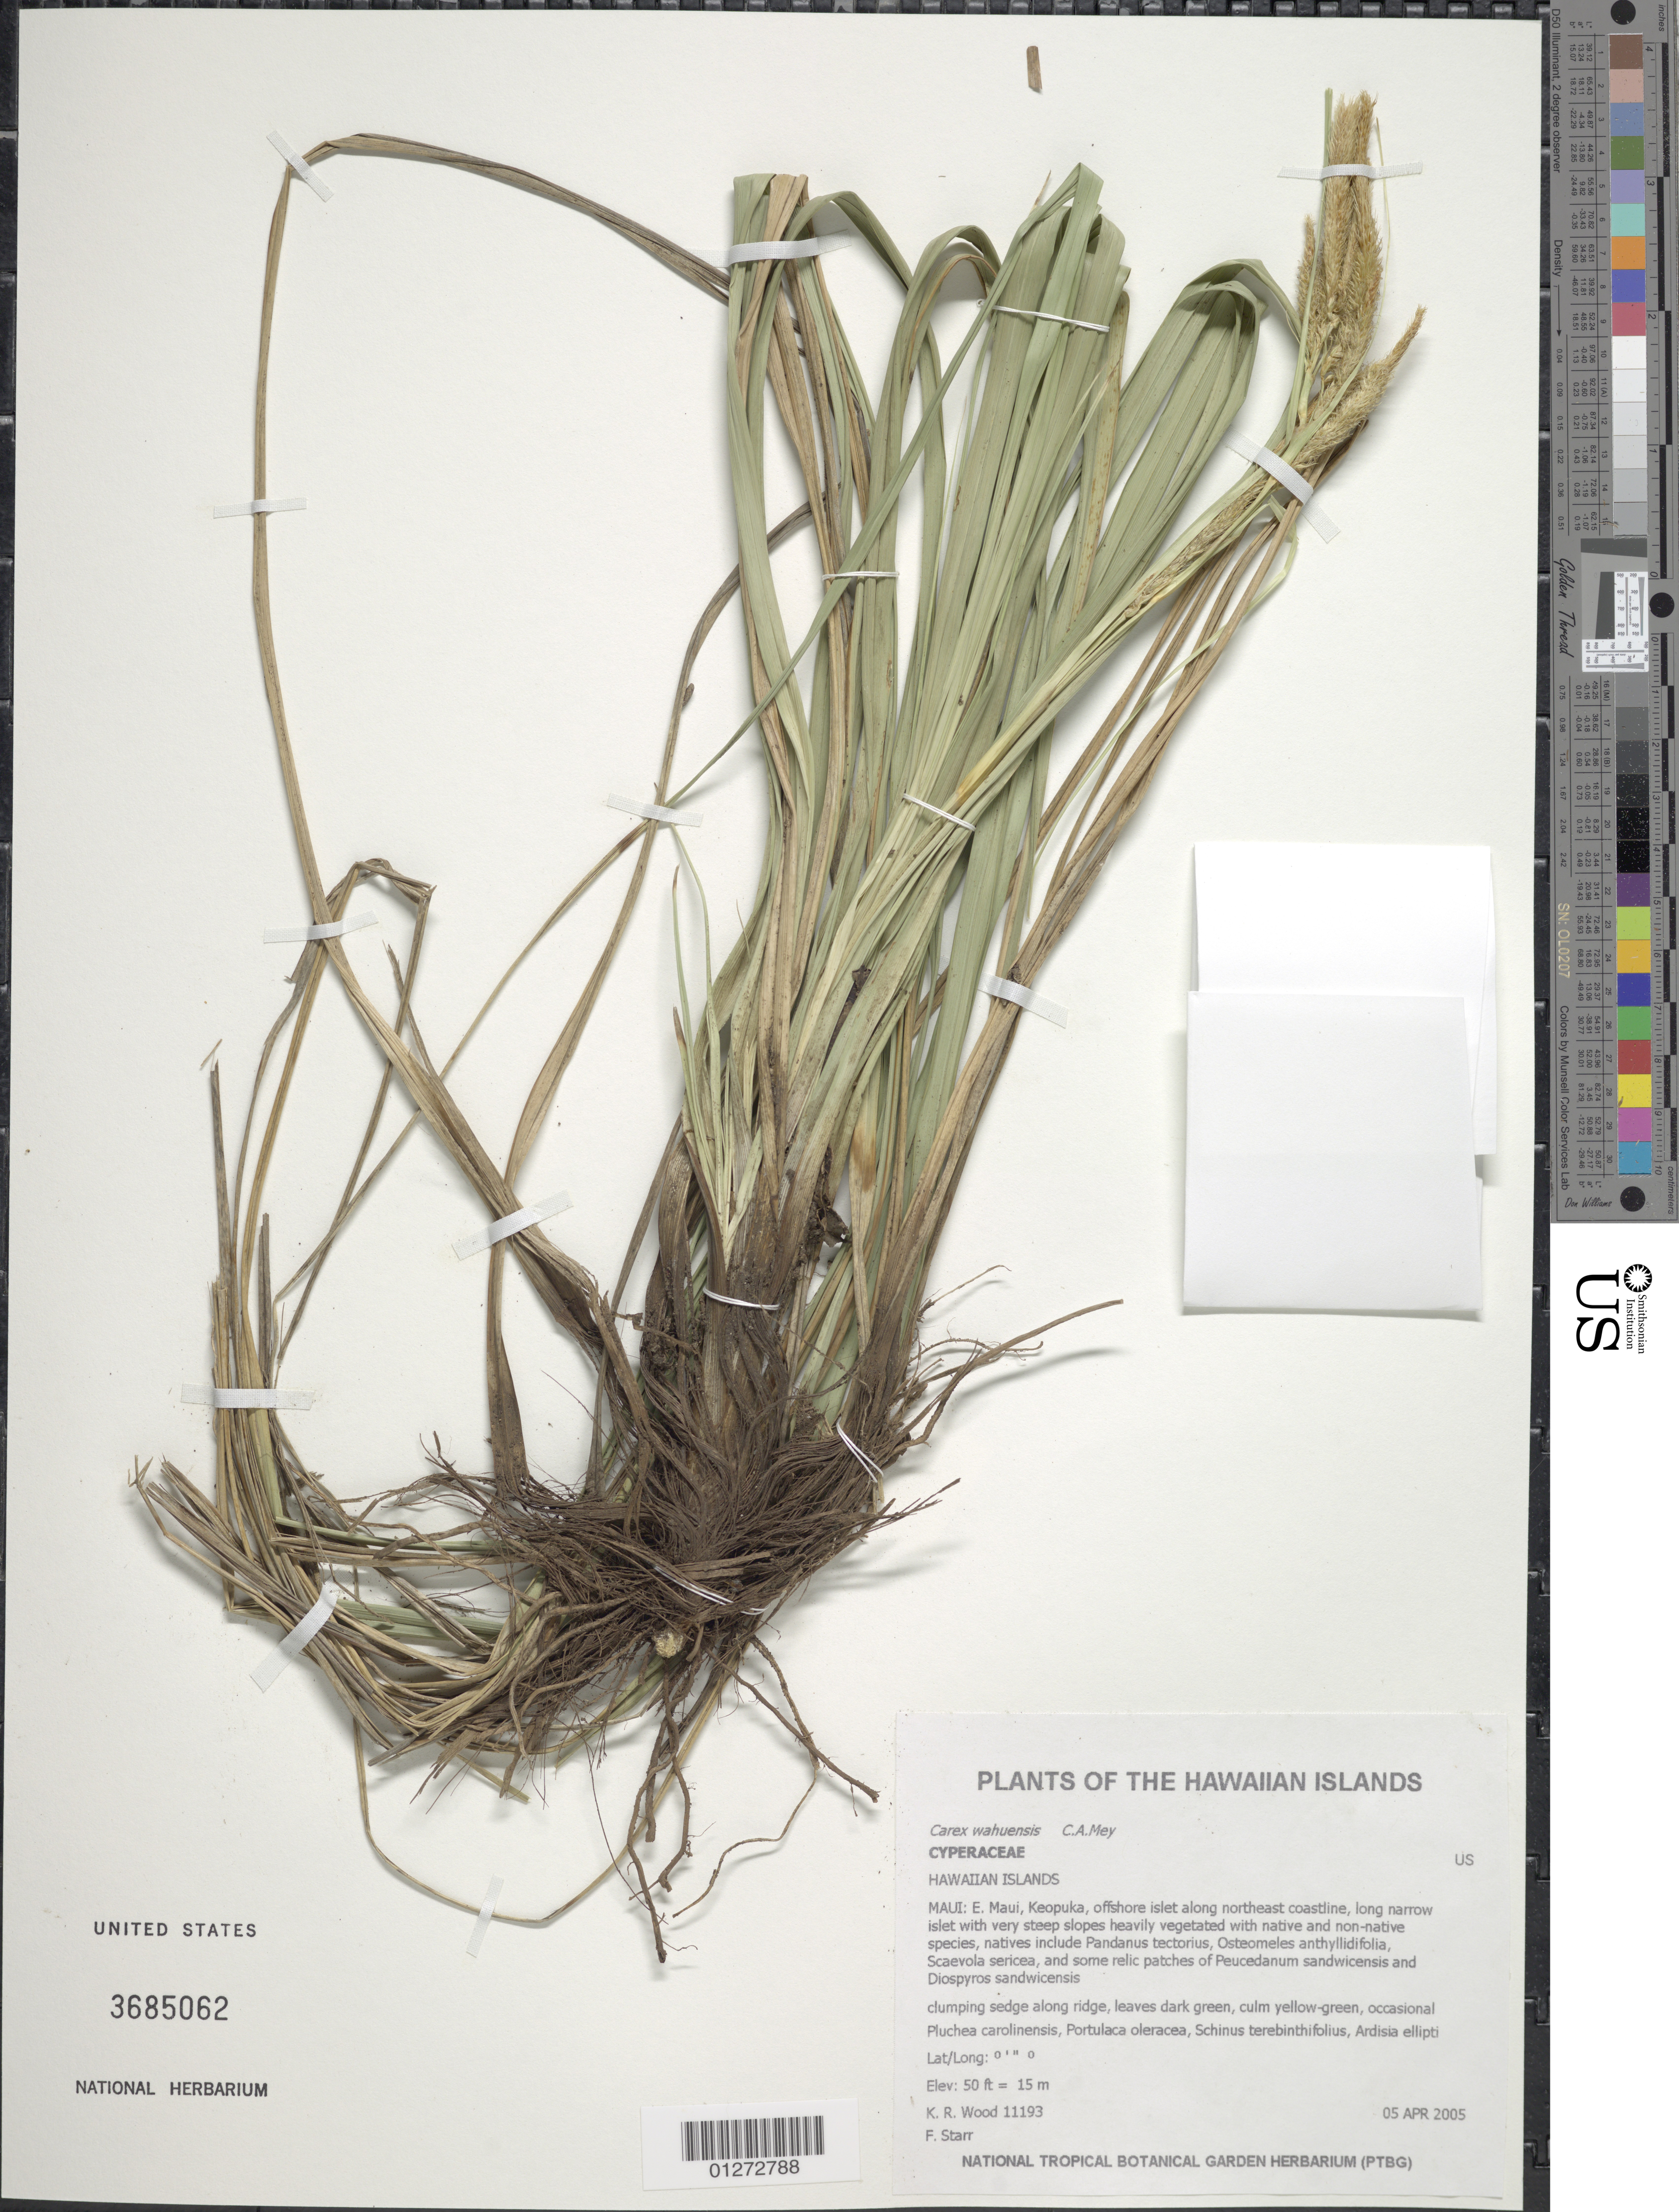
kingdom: Plantae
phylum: Tracheophyta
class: Liliopsida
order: Poales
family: Cyperaceae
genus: Carex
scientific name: Carex wahuensis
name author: C.A. Mey.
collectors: K. R. Wood, F. Starr & K. Starr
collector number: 11193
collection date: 2005-04-05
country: United States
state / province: Hawaii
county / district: Maui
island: Maui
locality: E. Maui, Keopuka, offshore islet along northeast costline.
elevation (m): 15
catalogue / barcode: US 3685062